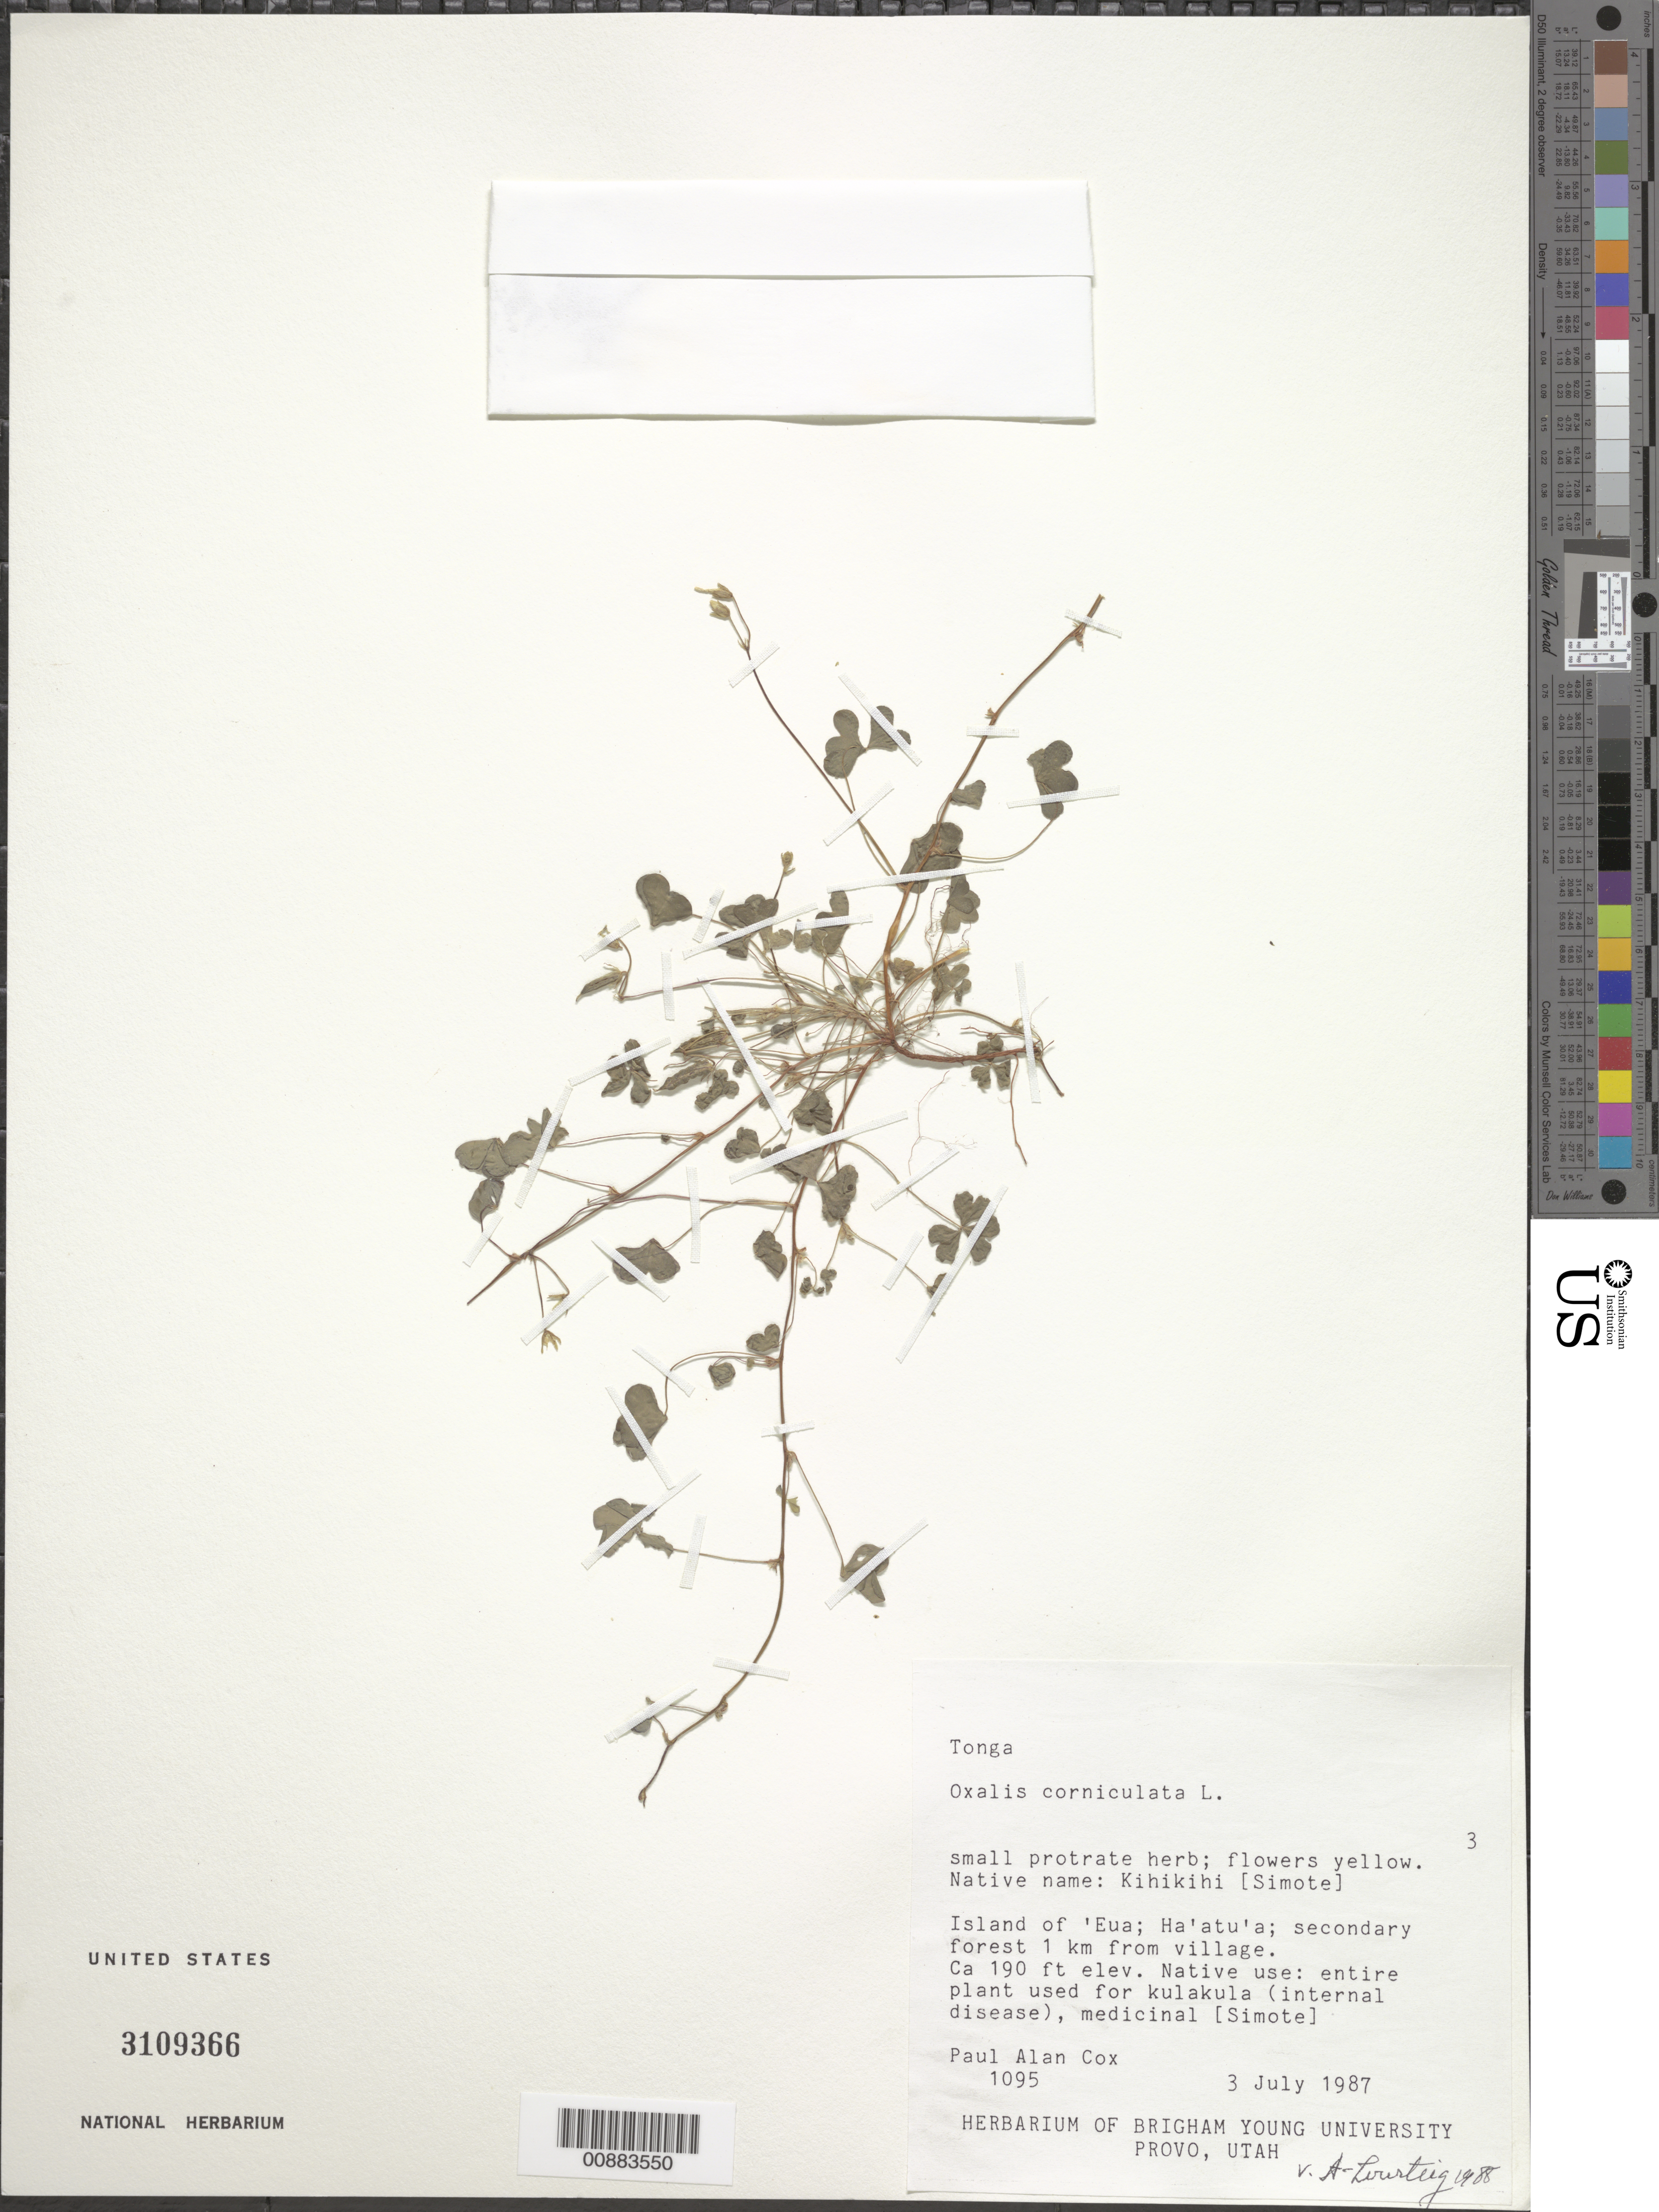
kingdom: Plantae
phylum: Tracheophyta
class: Magnoliopsida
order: Oxalidales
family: Oxalidaceae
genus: Oxalis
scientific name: Oxalis corniculata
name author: L.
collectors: P. Cox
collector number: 1095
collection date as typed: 03 Jul 1987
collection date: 1987-07-03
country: Tonga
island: Eua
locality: Ha'atu'a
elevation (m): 58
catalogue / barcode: US 3109366